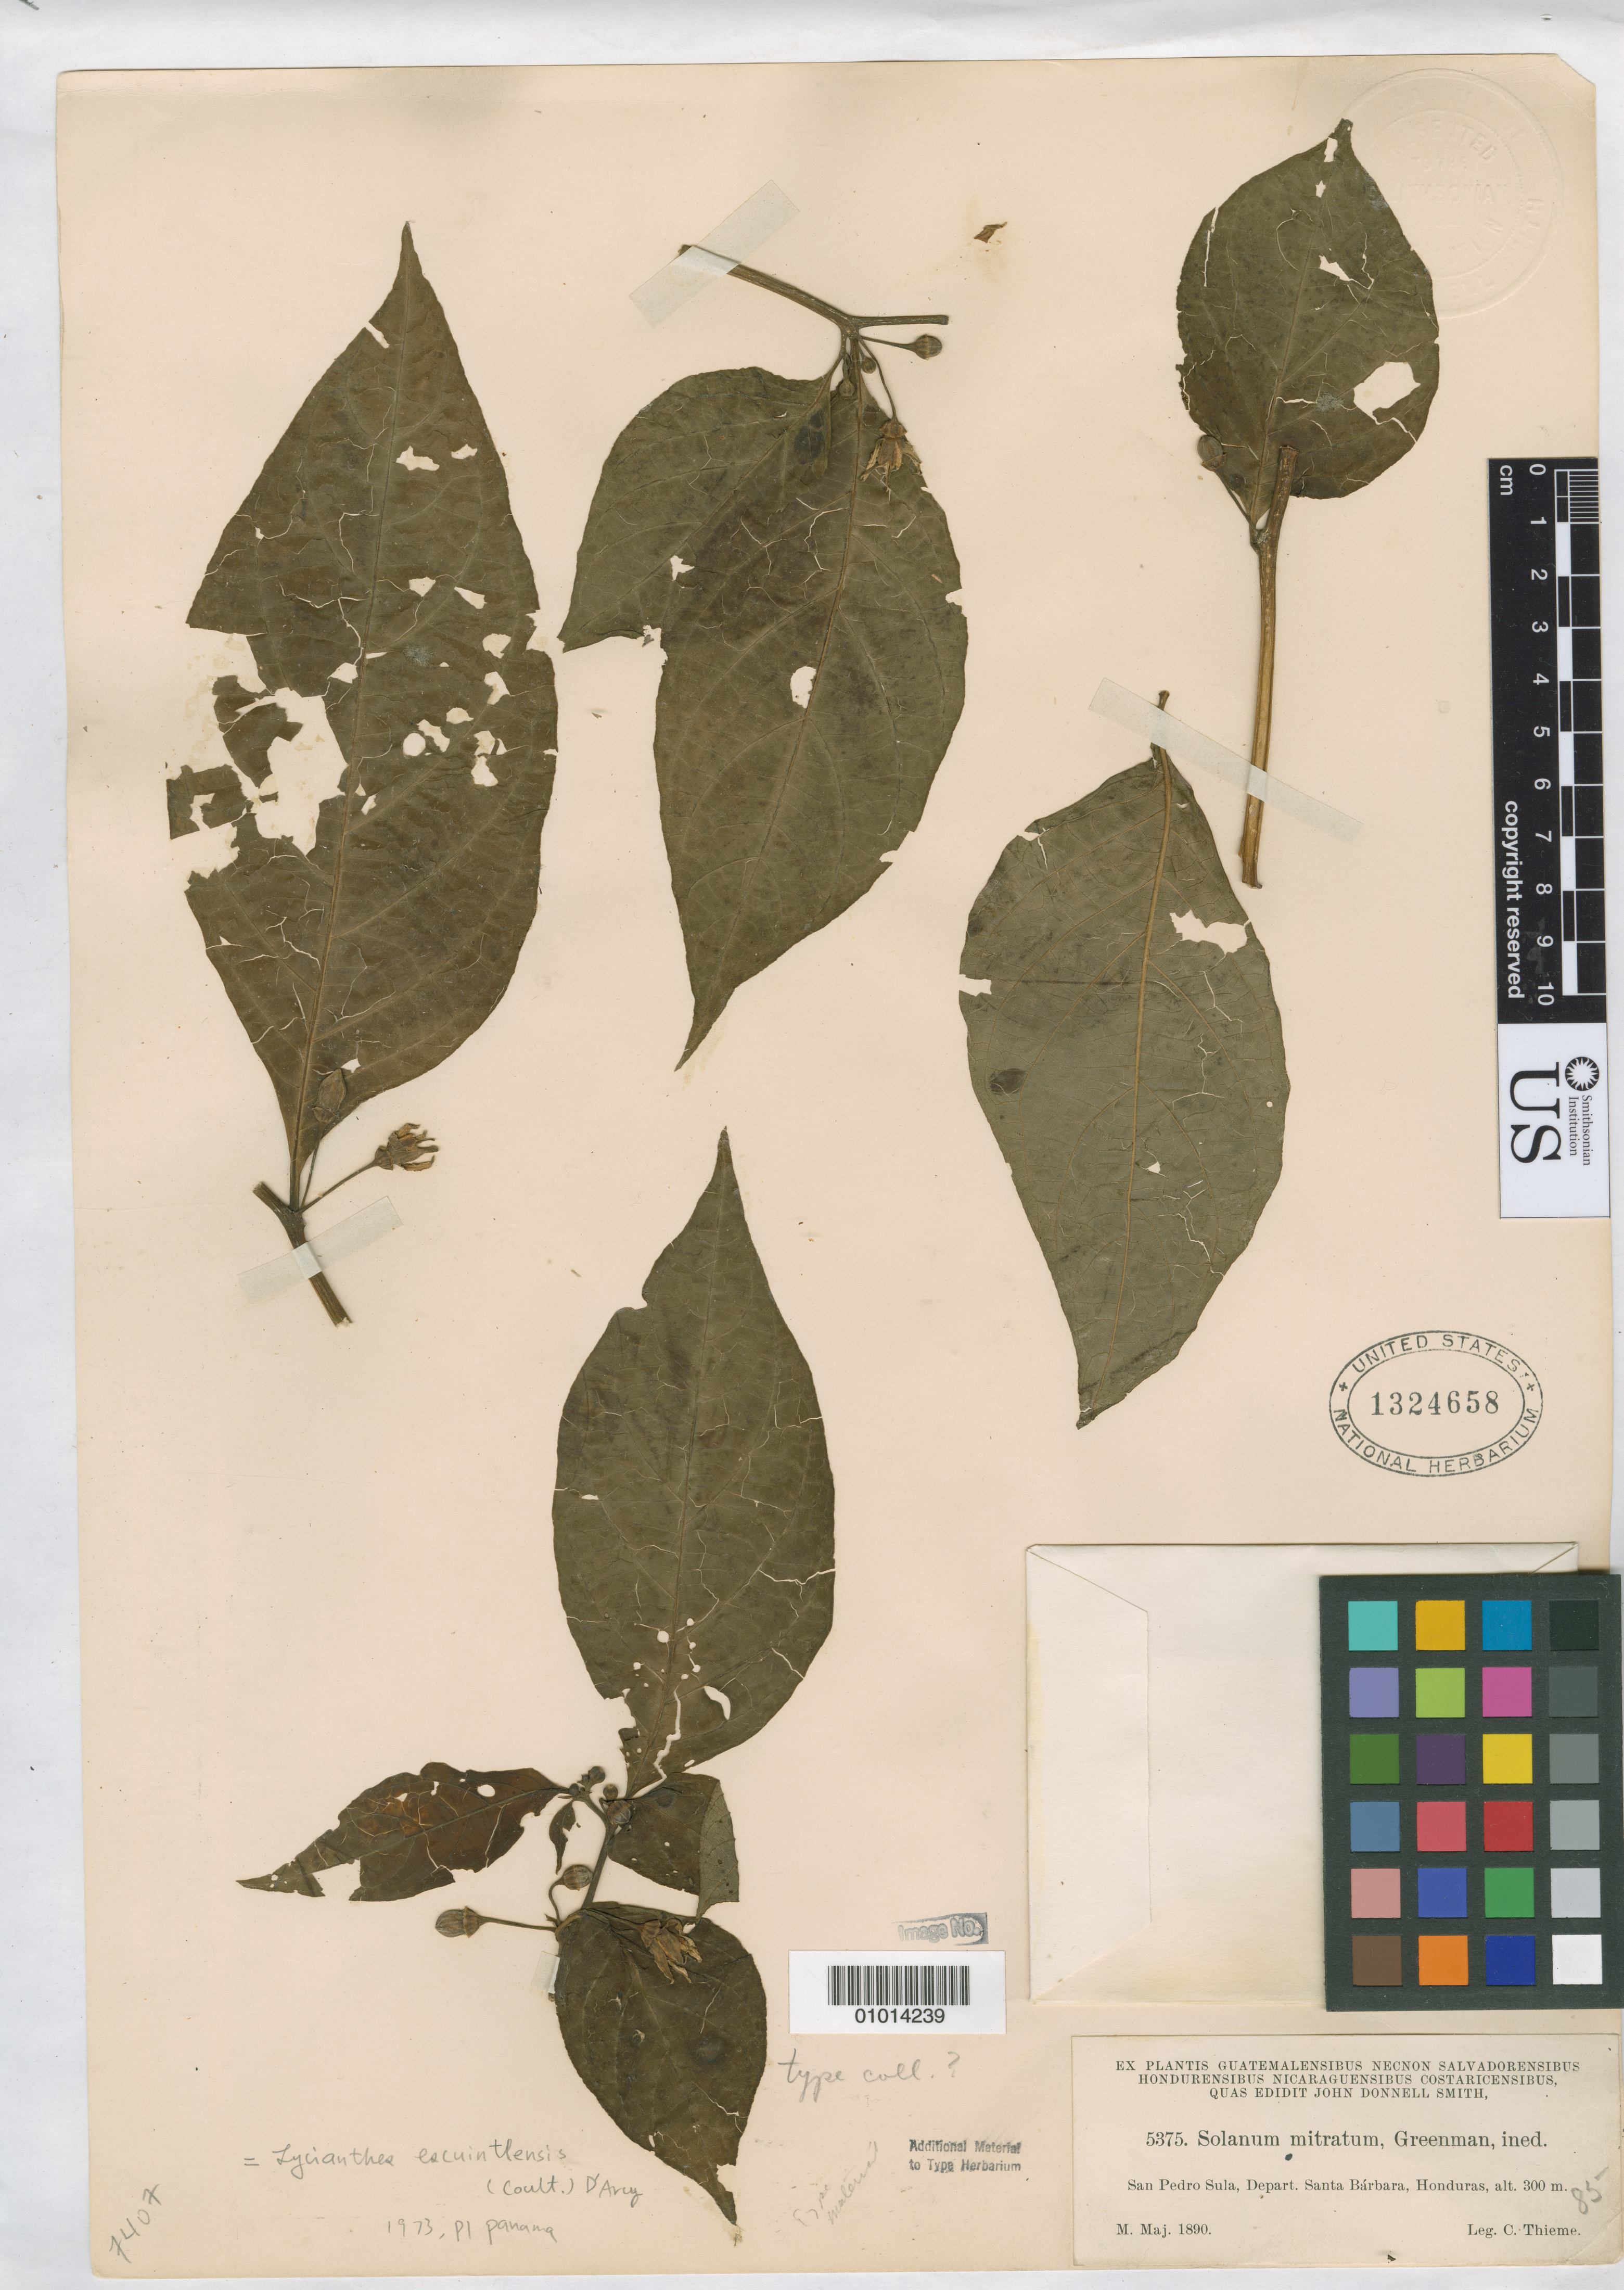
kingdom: Plantae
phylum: Tracheophyta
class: Magnoliopsida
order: Solanales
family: Solanaceae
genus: Solanum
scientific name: Solanum mitratum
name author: Greenm. ex Donn. Sm.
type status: Syntype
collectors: C. Thieme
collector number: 5375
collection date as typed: May 1890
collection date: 1890-05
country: Honduras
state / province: Santa Bárbara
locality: San Pedro Sula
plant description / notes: US duplicate of Thieme 5375 superfluously designated as "lectotype" by C. Nelson, Anales Jard. Bot. Madrid 57: 423 (2000); no reference made to earlier lectotypification by D'Arcy (1973).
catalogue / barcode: US 1324658